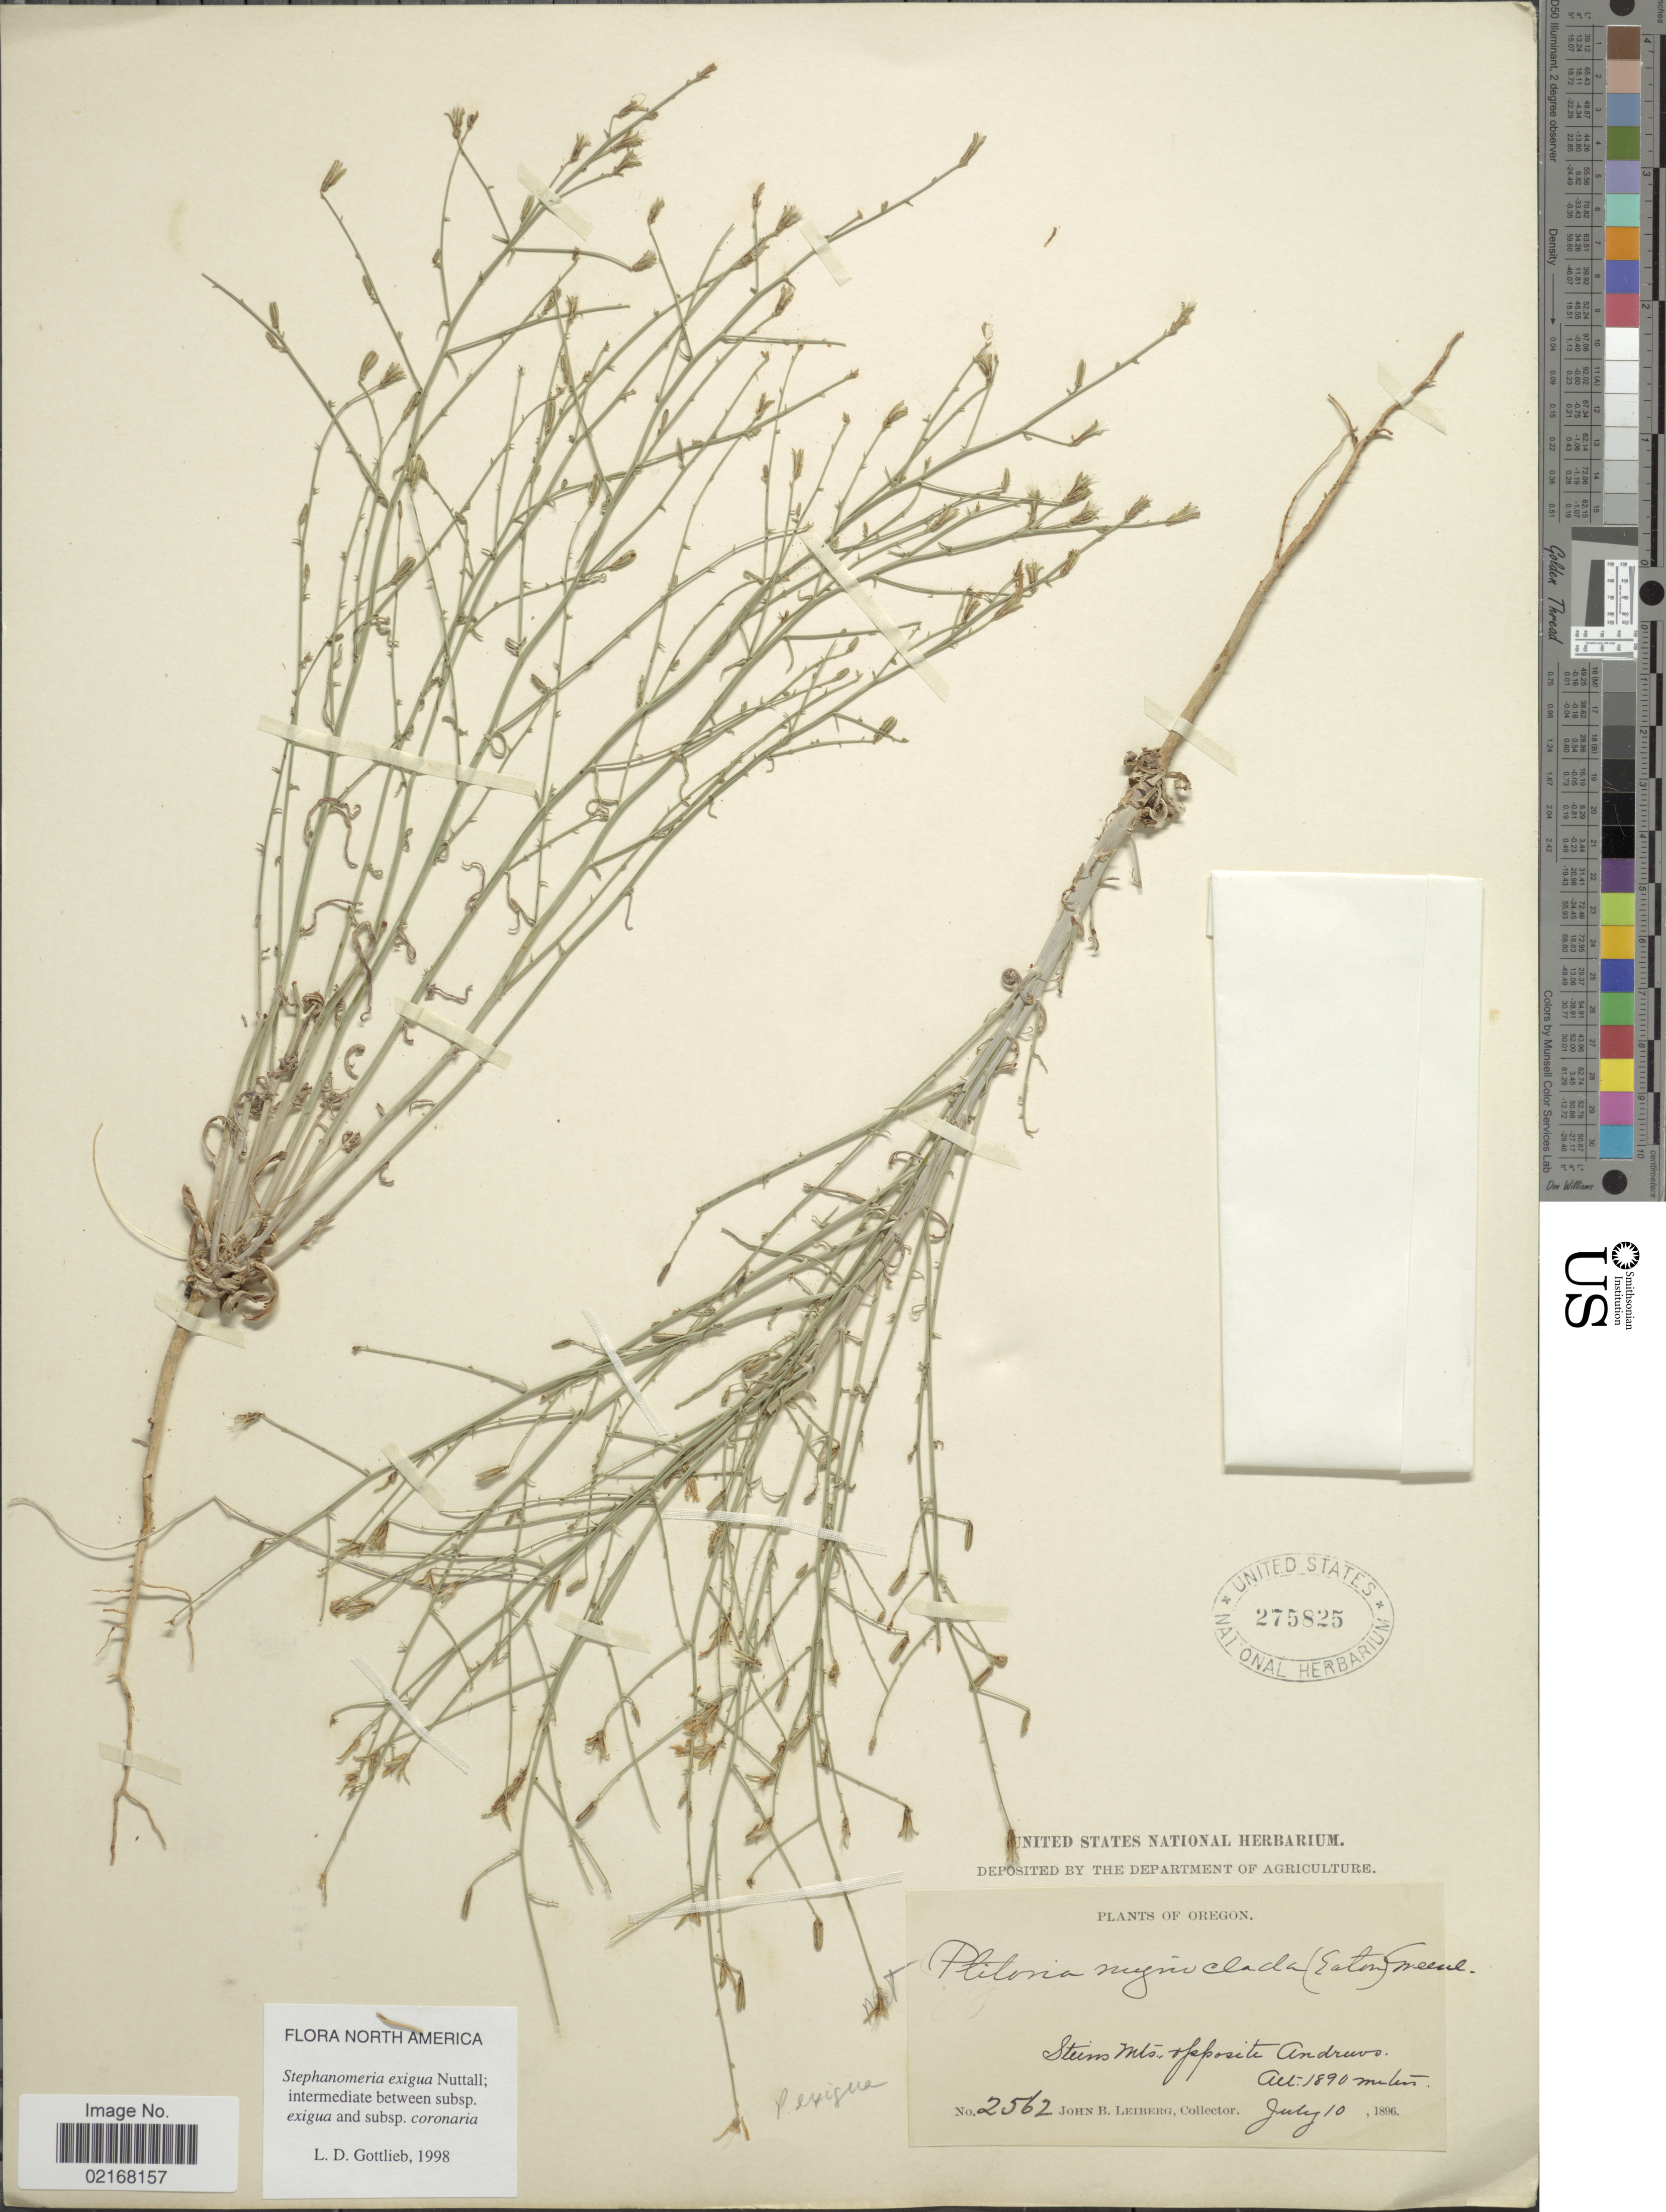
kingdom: Plantae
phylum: Tracheophyta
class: Magnoliopsida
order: Asterales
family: Asteraceae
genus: Stephanomeria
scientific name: Stephanomeria exigua subsp. coronaria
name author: (Greene) Gottlieb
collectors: J. B. Leiberg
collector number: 2562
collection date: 1896-07-10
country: United States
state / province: Oregon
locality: Steins Mts., opposite Andrews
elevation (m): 1890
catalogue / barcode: US 275825